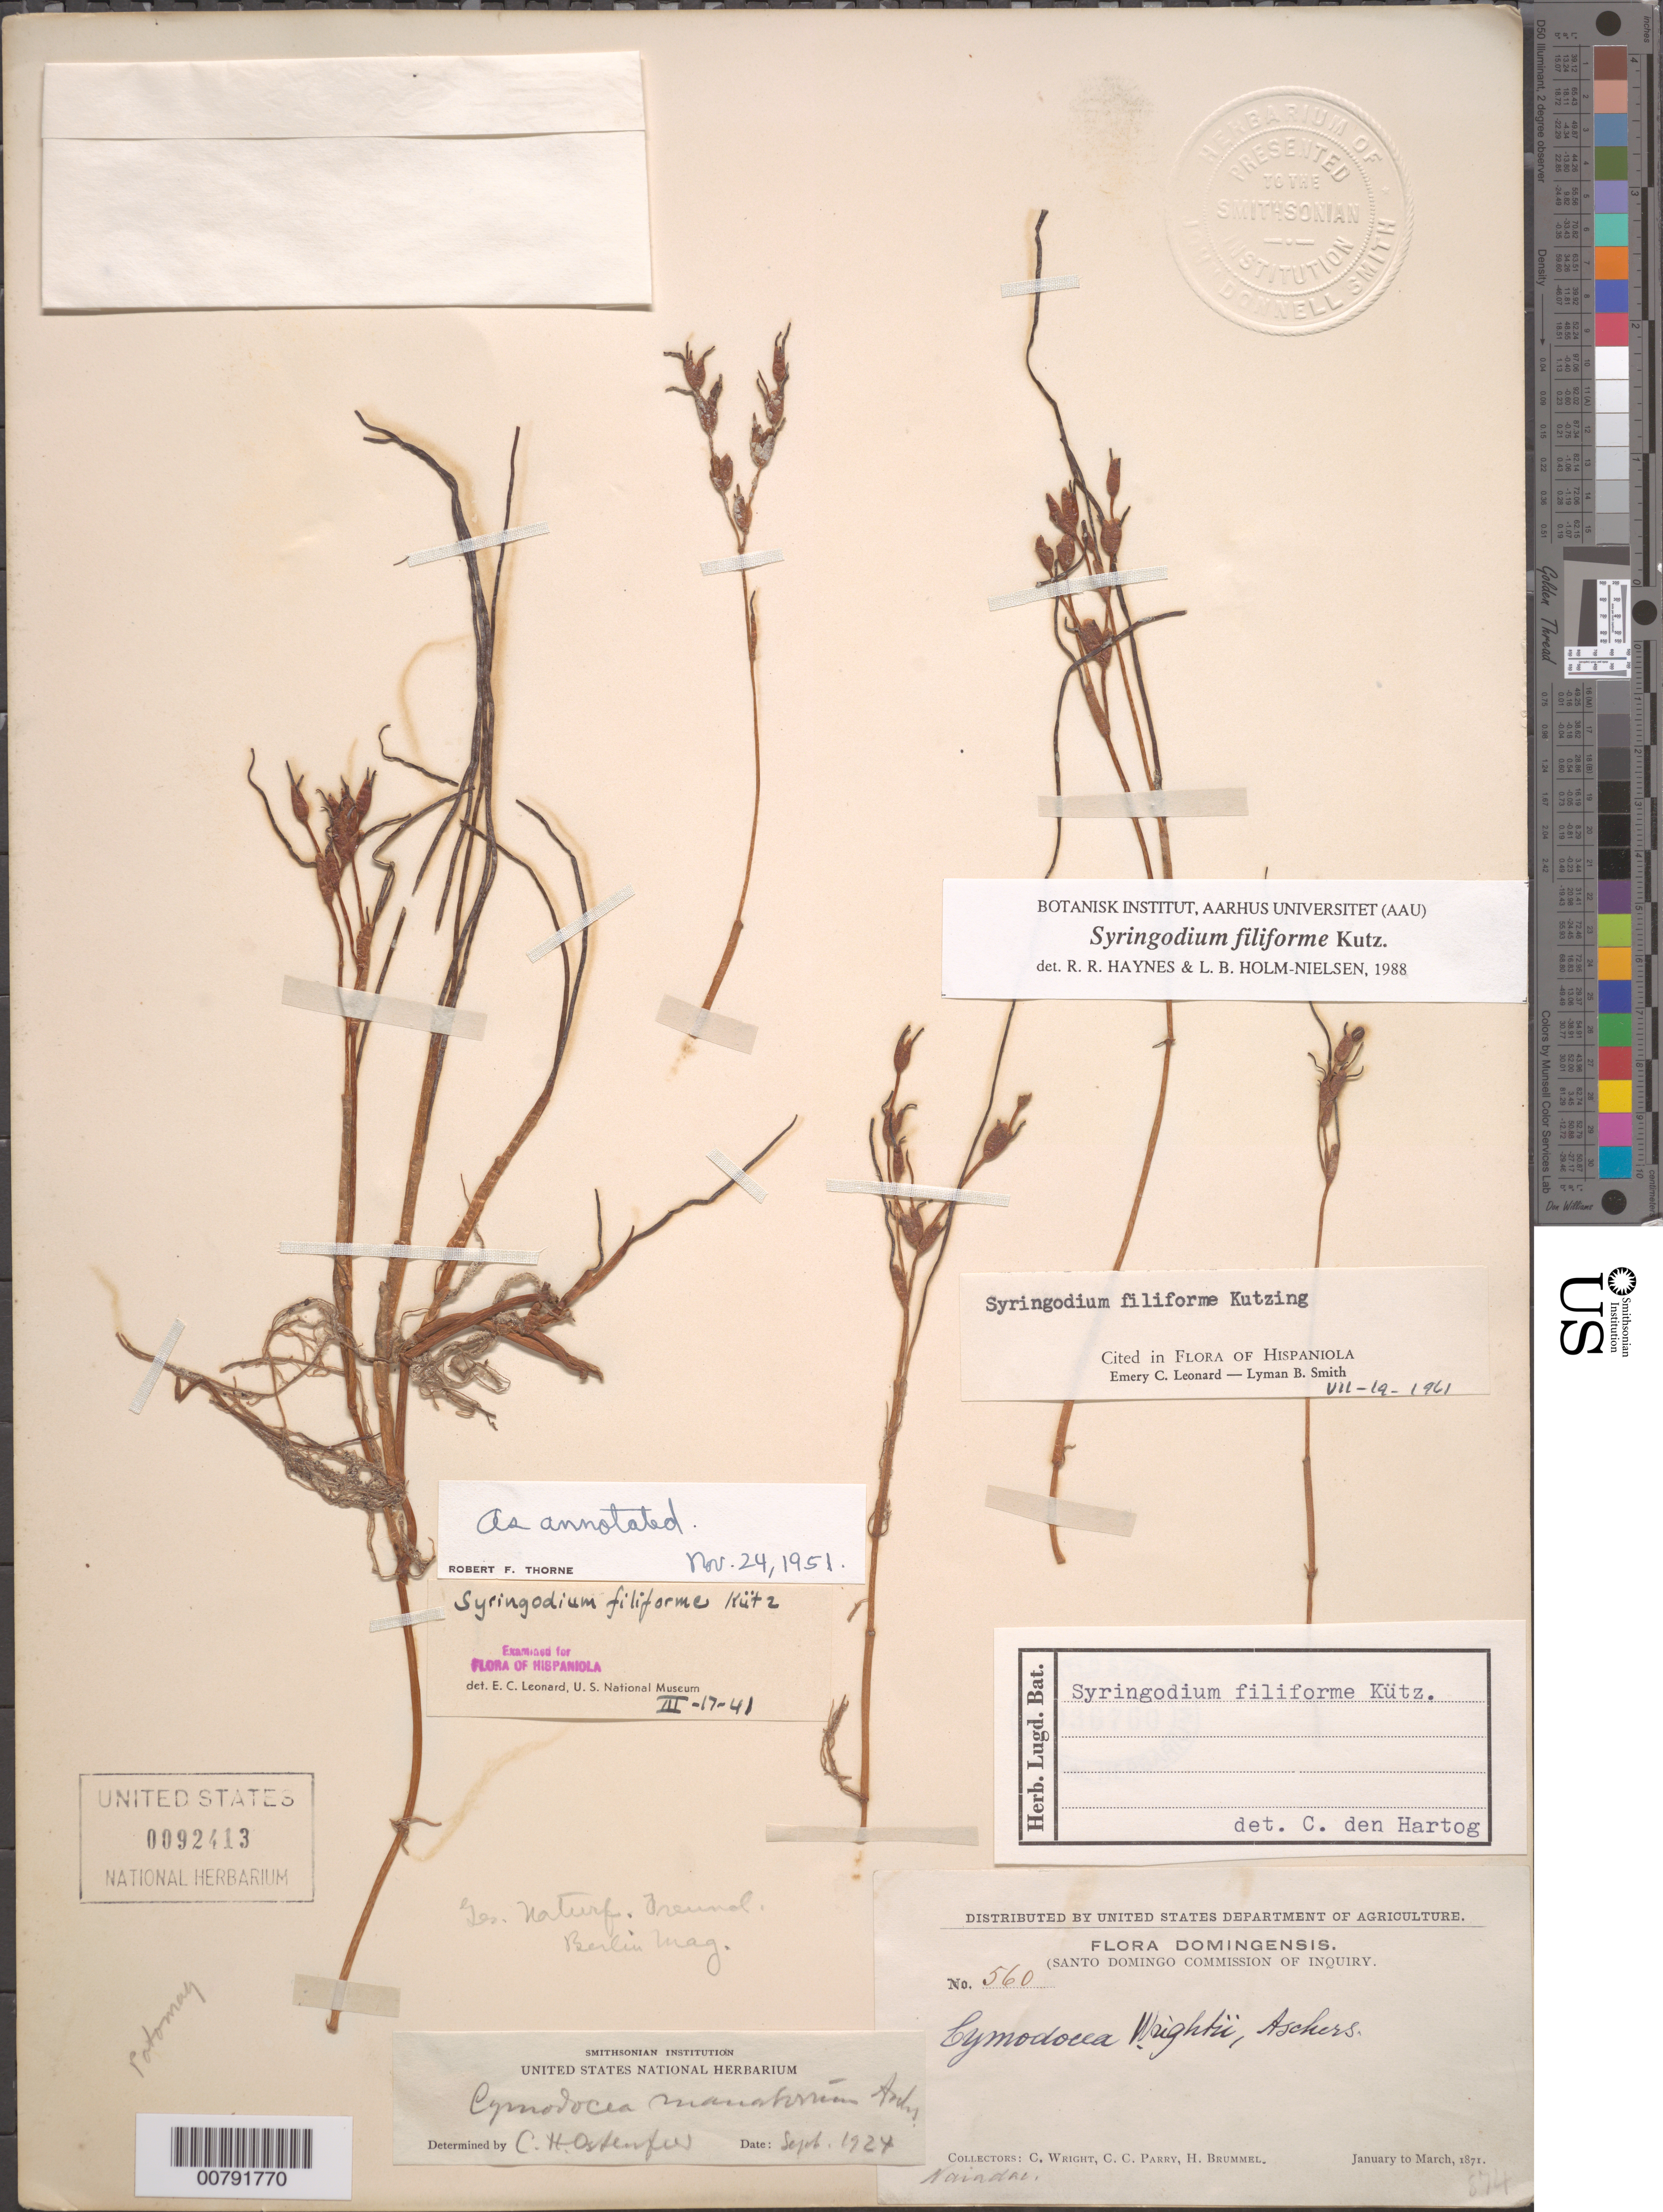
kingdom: Plantae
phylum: Tracheophyta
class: Liliopsida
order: Alismatales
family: Cymodoceaceae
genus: Syringodium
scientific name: Syringodium filiforme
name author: Kütz.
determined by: Haynes, R. R.; Holm-Nielsen, L. B.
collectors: C. Wright, C. C. Parry & H. Brummel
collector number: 560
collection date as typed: Jan 1871 to -- Mar 1871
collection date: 1871-01/1871-03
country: Dominican Republic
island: Hispaniola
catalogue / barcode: US 92413